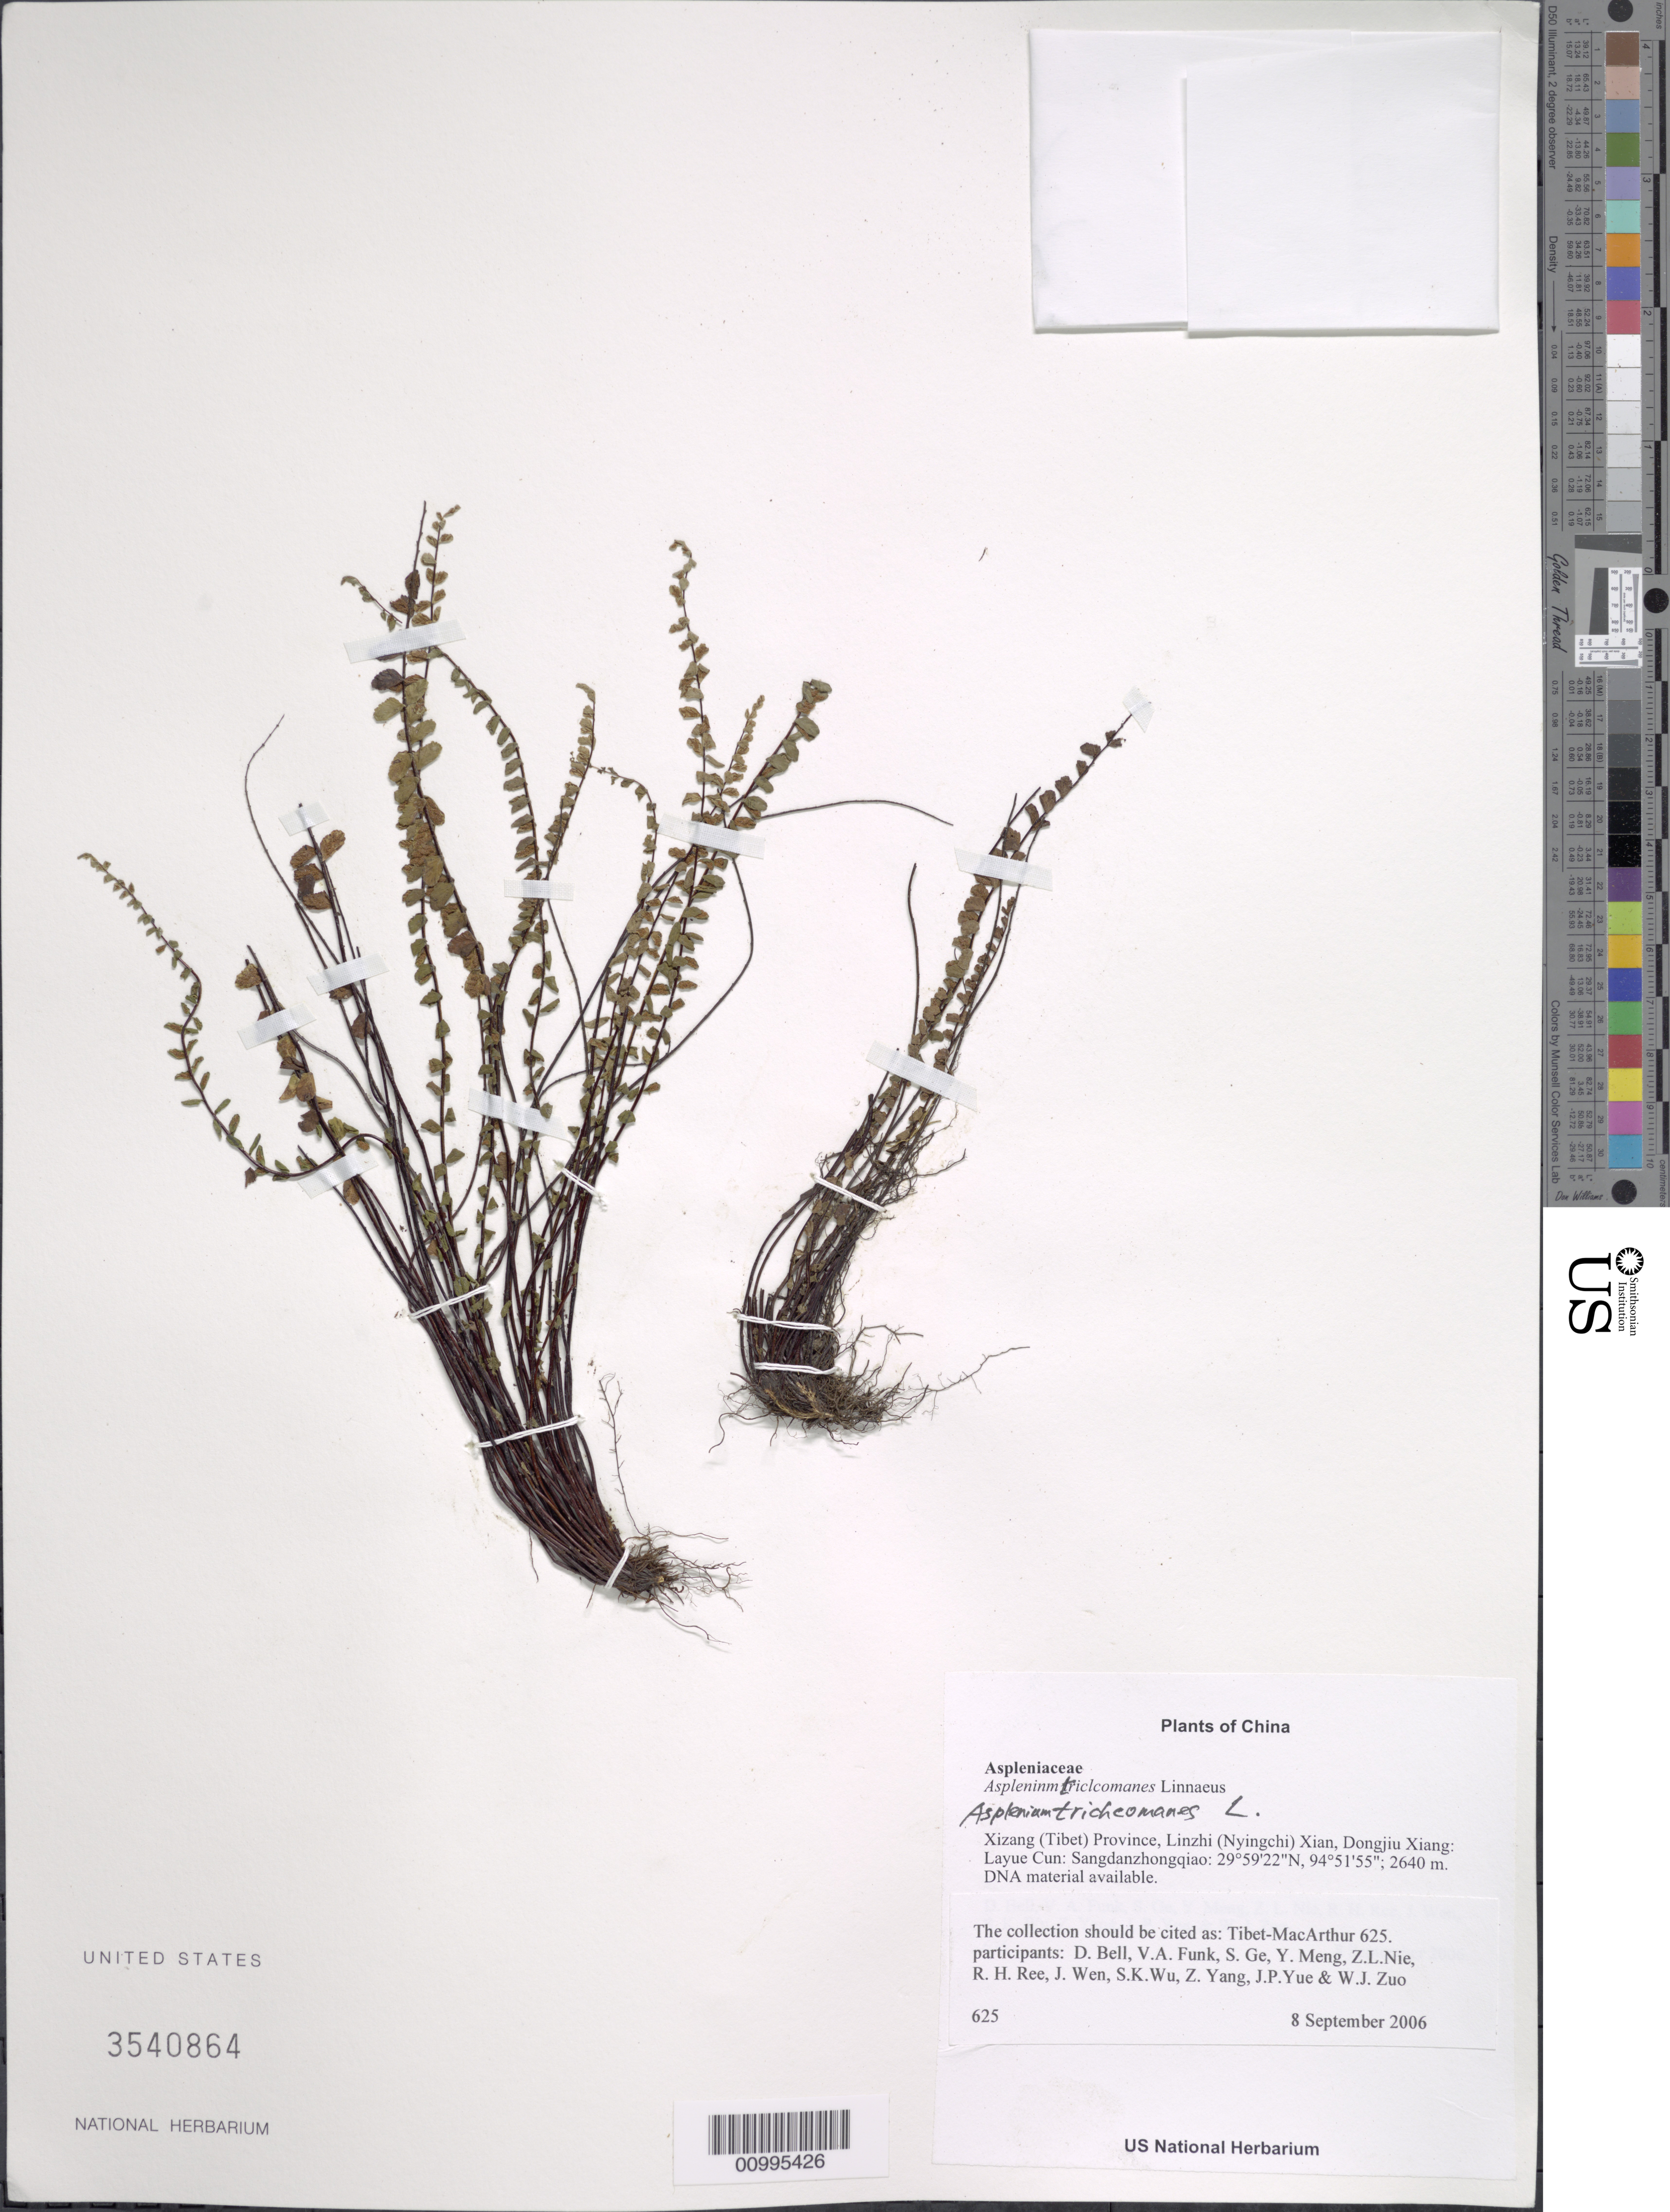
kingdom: Plantae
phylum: Tracheophyta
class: Polypodiopsida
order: Polypodiales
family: Aspleniaceae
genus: Asplenium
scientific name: Asplenium trichomanes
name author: L.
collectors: Tibet-MacArthur, D. A. Bell, V. Funk, S. Ge, Y. Meng, Z. Nie, R. Ree, J. Wen, S. K. Wu, Z. Yang, J. Yue & W. Zuo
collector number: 625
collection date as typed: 08 Sep 2006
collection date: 2006-09-08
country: China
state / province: Xizang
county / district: Linzhi (Nyingchi) Xian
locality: Dongjiu Xiang: Layue Cun: Sangdanzhongqiao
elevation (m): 2640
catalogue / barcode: US 3540864